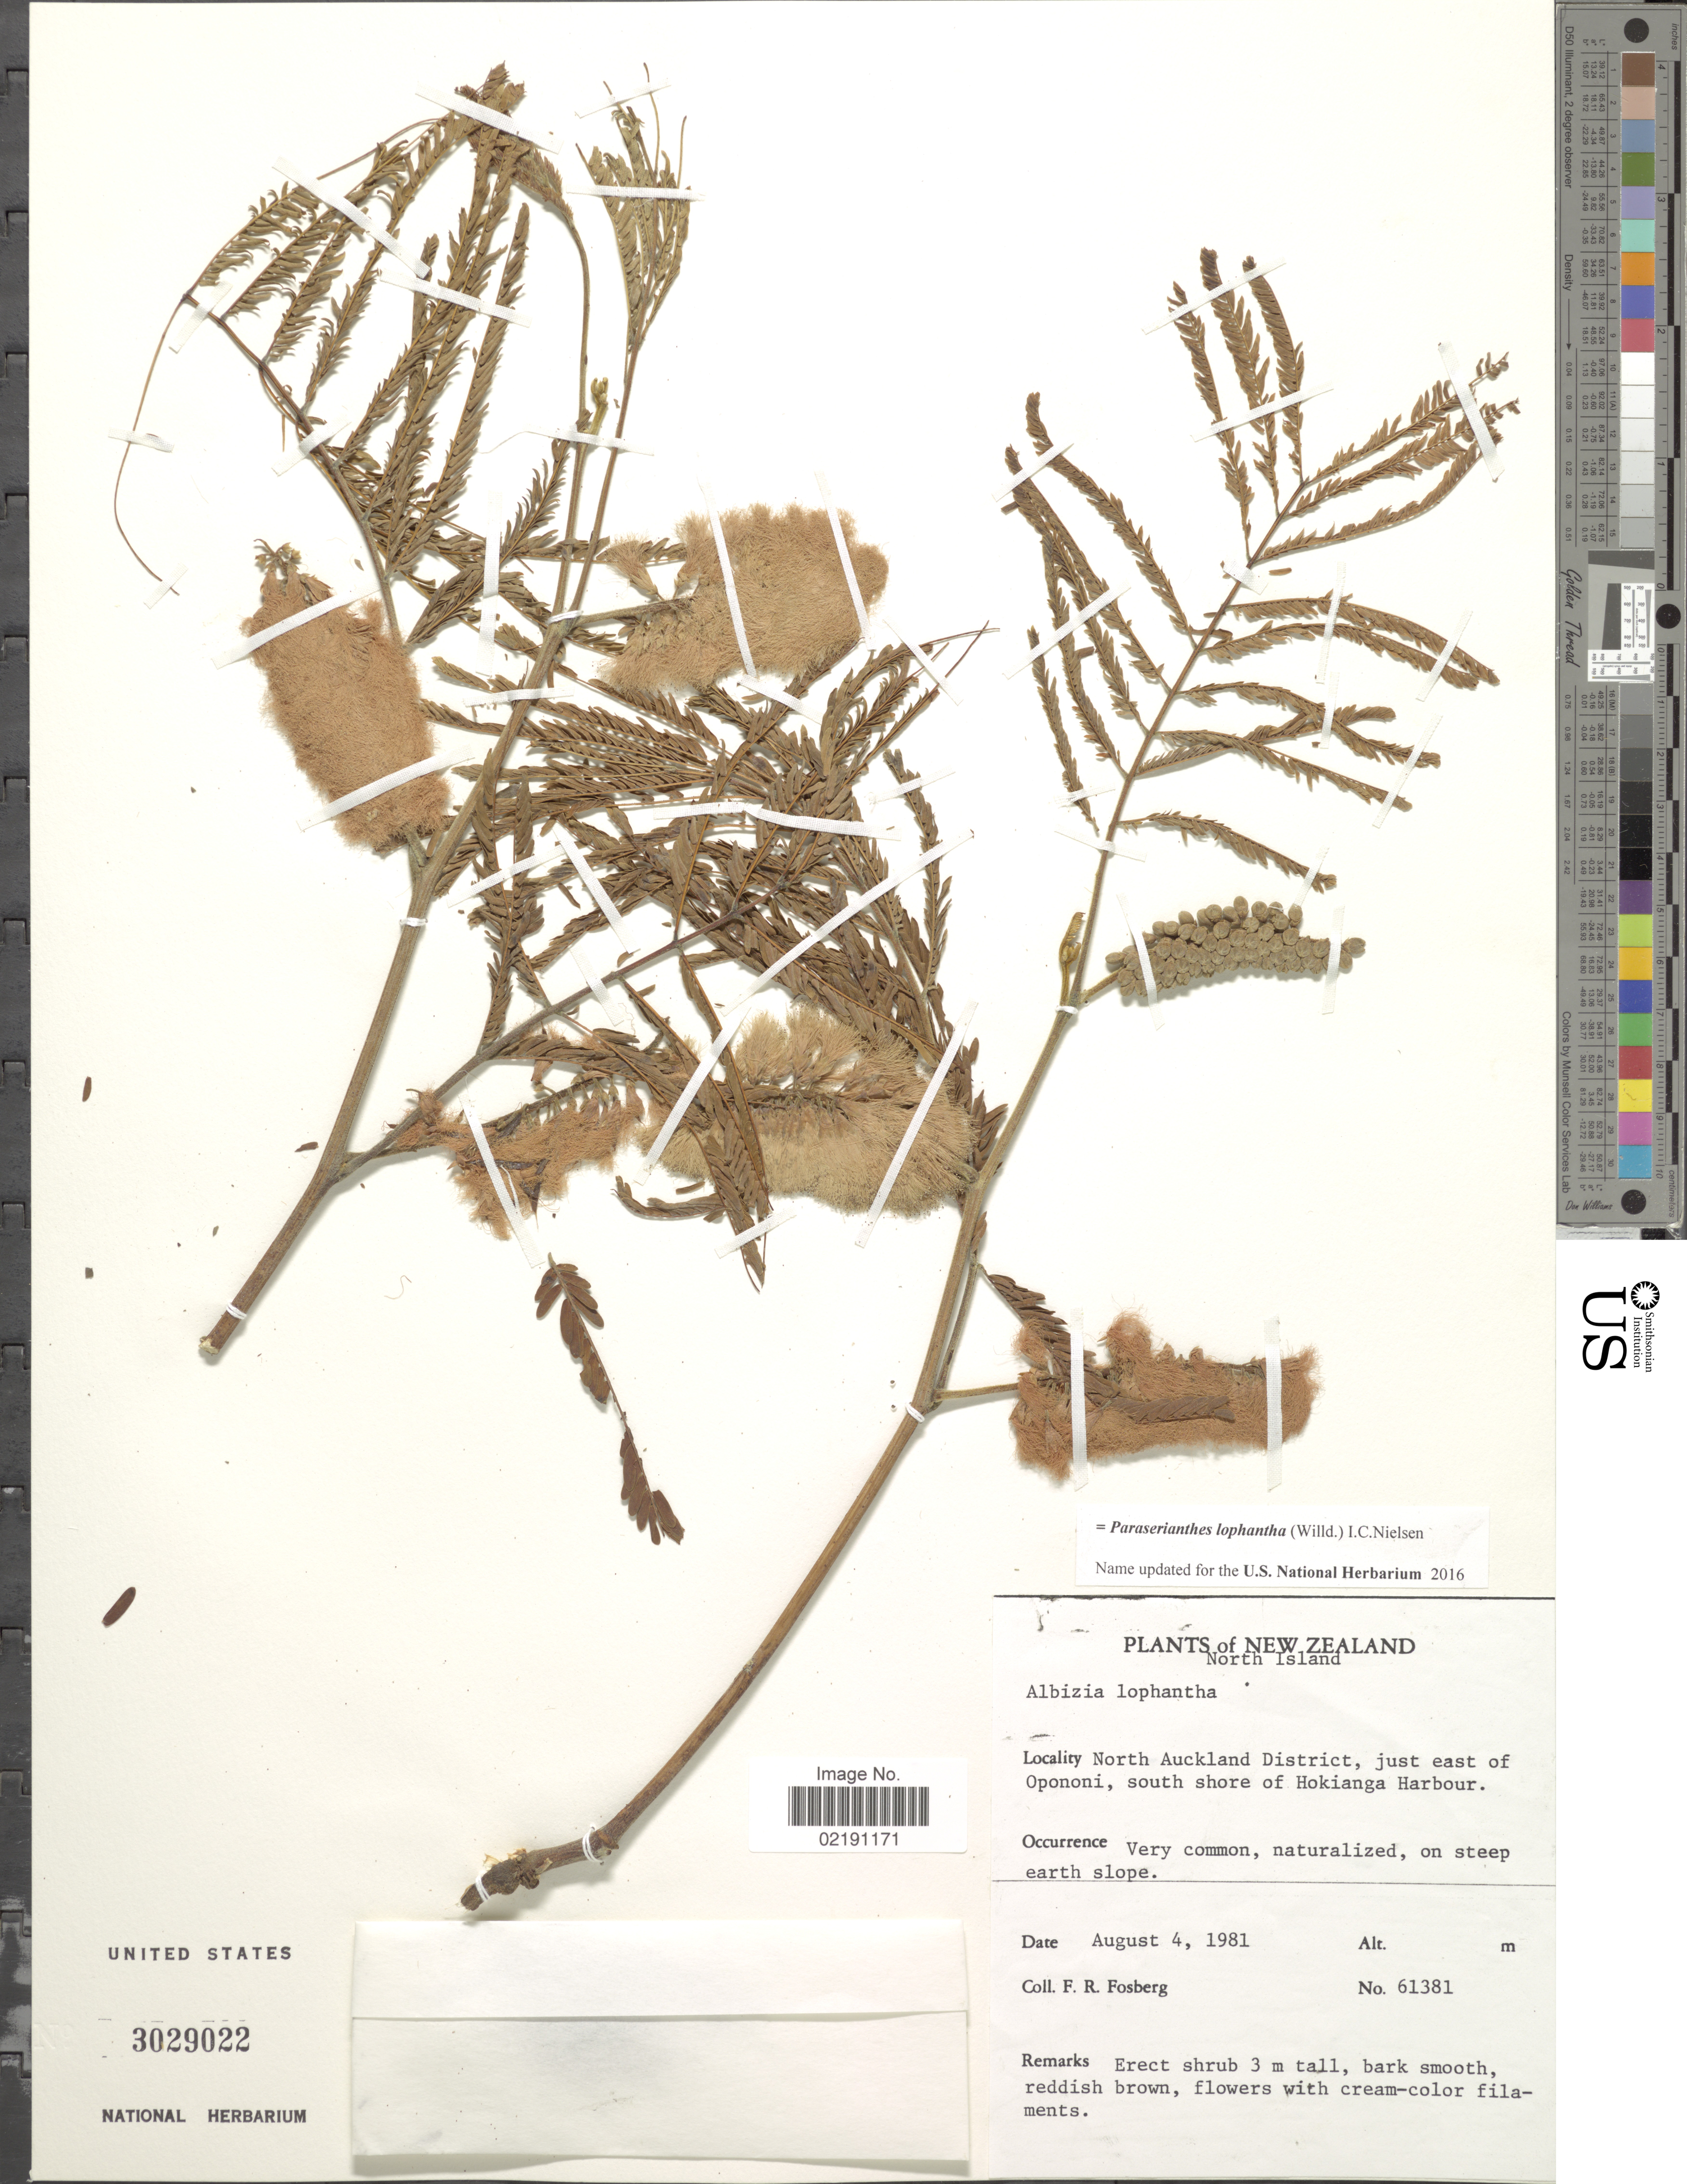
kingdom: Plantae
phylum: Tracheophyta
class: Magnoliopsida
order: Fabales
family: Fabaceae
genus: Paraserianthes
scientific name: Paraserianthes lophantha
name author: (Vent.) I.C. Nielsen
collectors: F. R. Fosberg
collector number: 61381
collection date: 1981-08-04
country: New Zealand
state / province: Auckland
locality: North Island. North Auckland District, just east of Opononi, south shore of Hokianga Harbour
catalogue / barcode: US 3029022